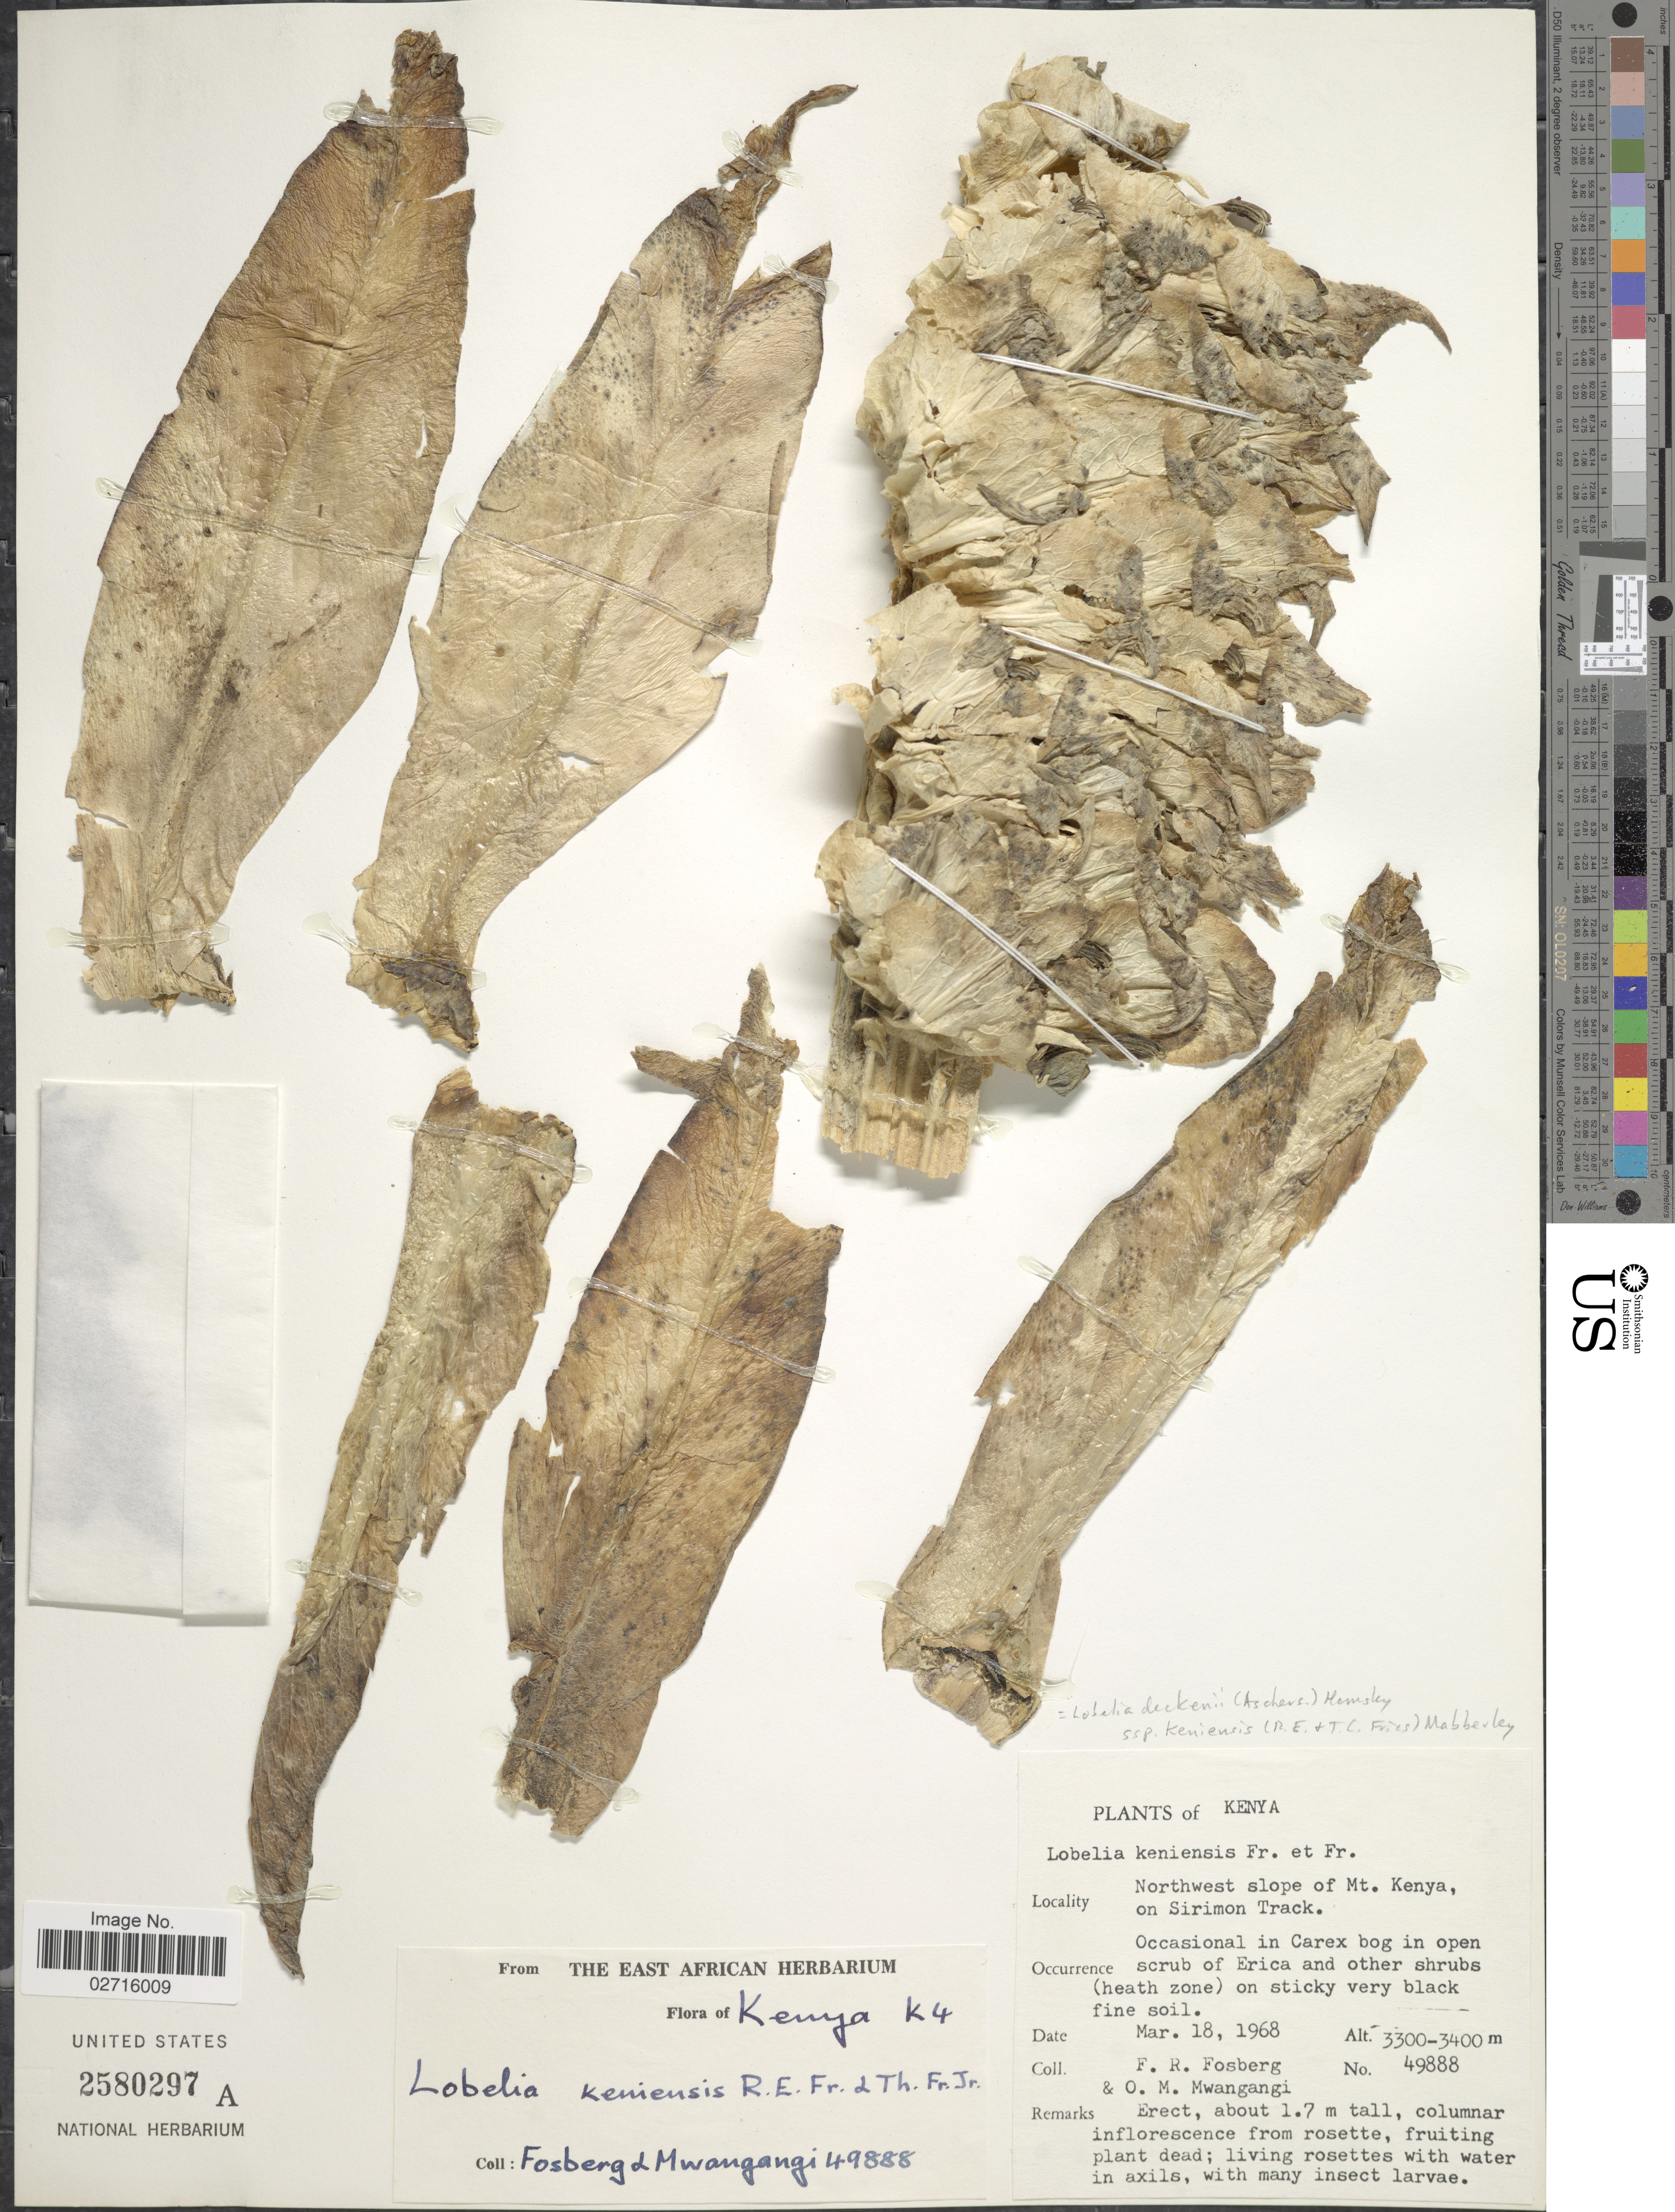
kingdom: Plantae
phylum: Tracheophyta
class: Magnoliopsida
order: Asterales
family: Campanulaceae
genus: Lobelia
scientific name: Lobelia deckenii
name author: (Asch.) Hemsl.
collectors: F. R. Fosberg & O. M. Mwangangi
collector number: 49888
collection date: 1968-03-18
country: Kenya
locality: Northwest slope of Mt. Kenya, on Sirimon Track.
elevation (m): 3300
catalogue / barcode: US 2580297A